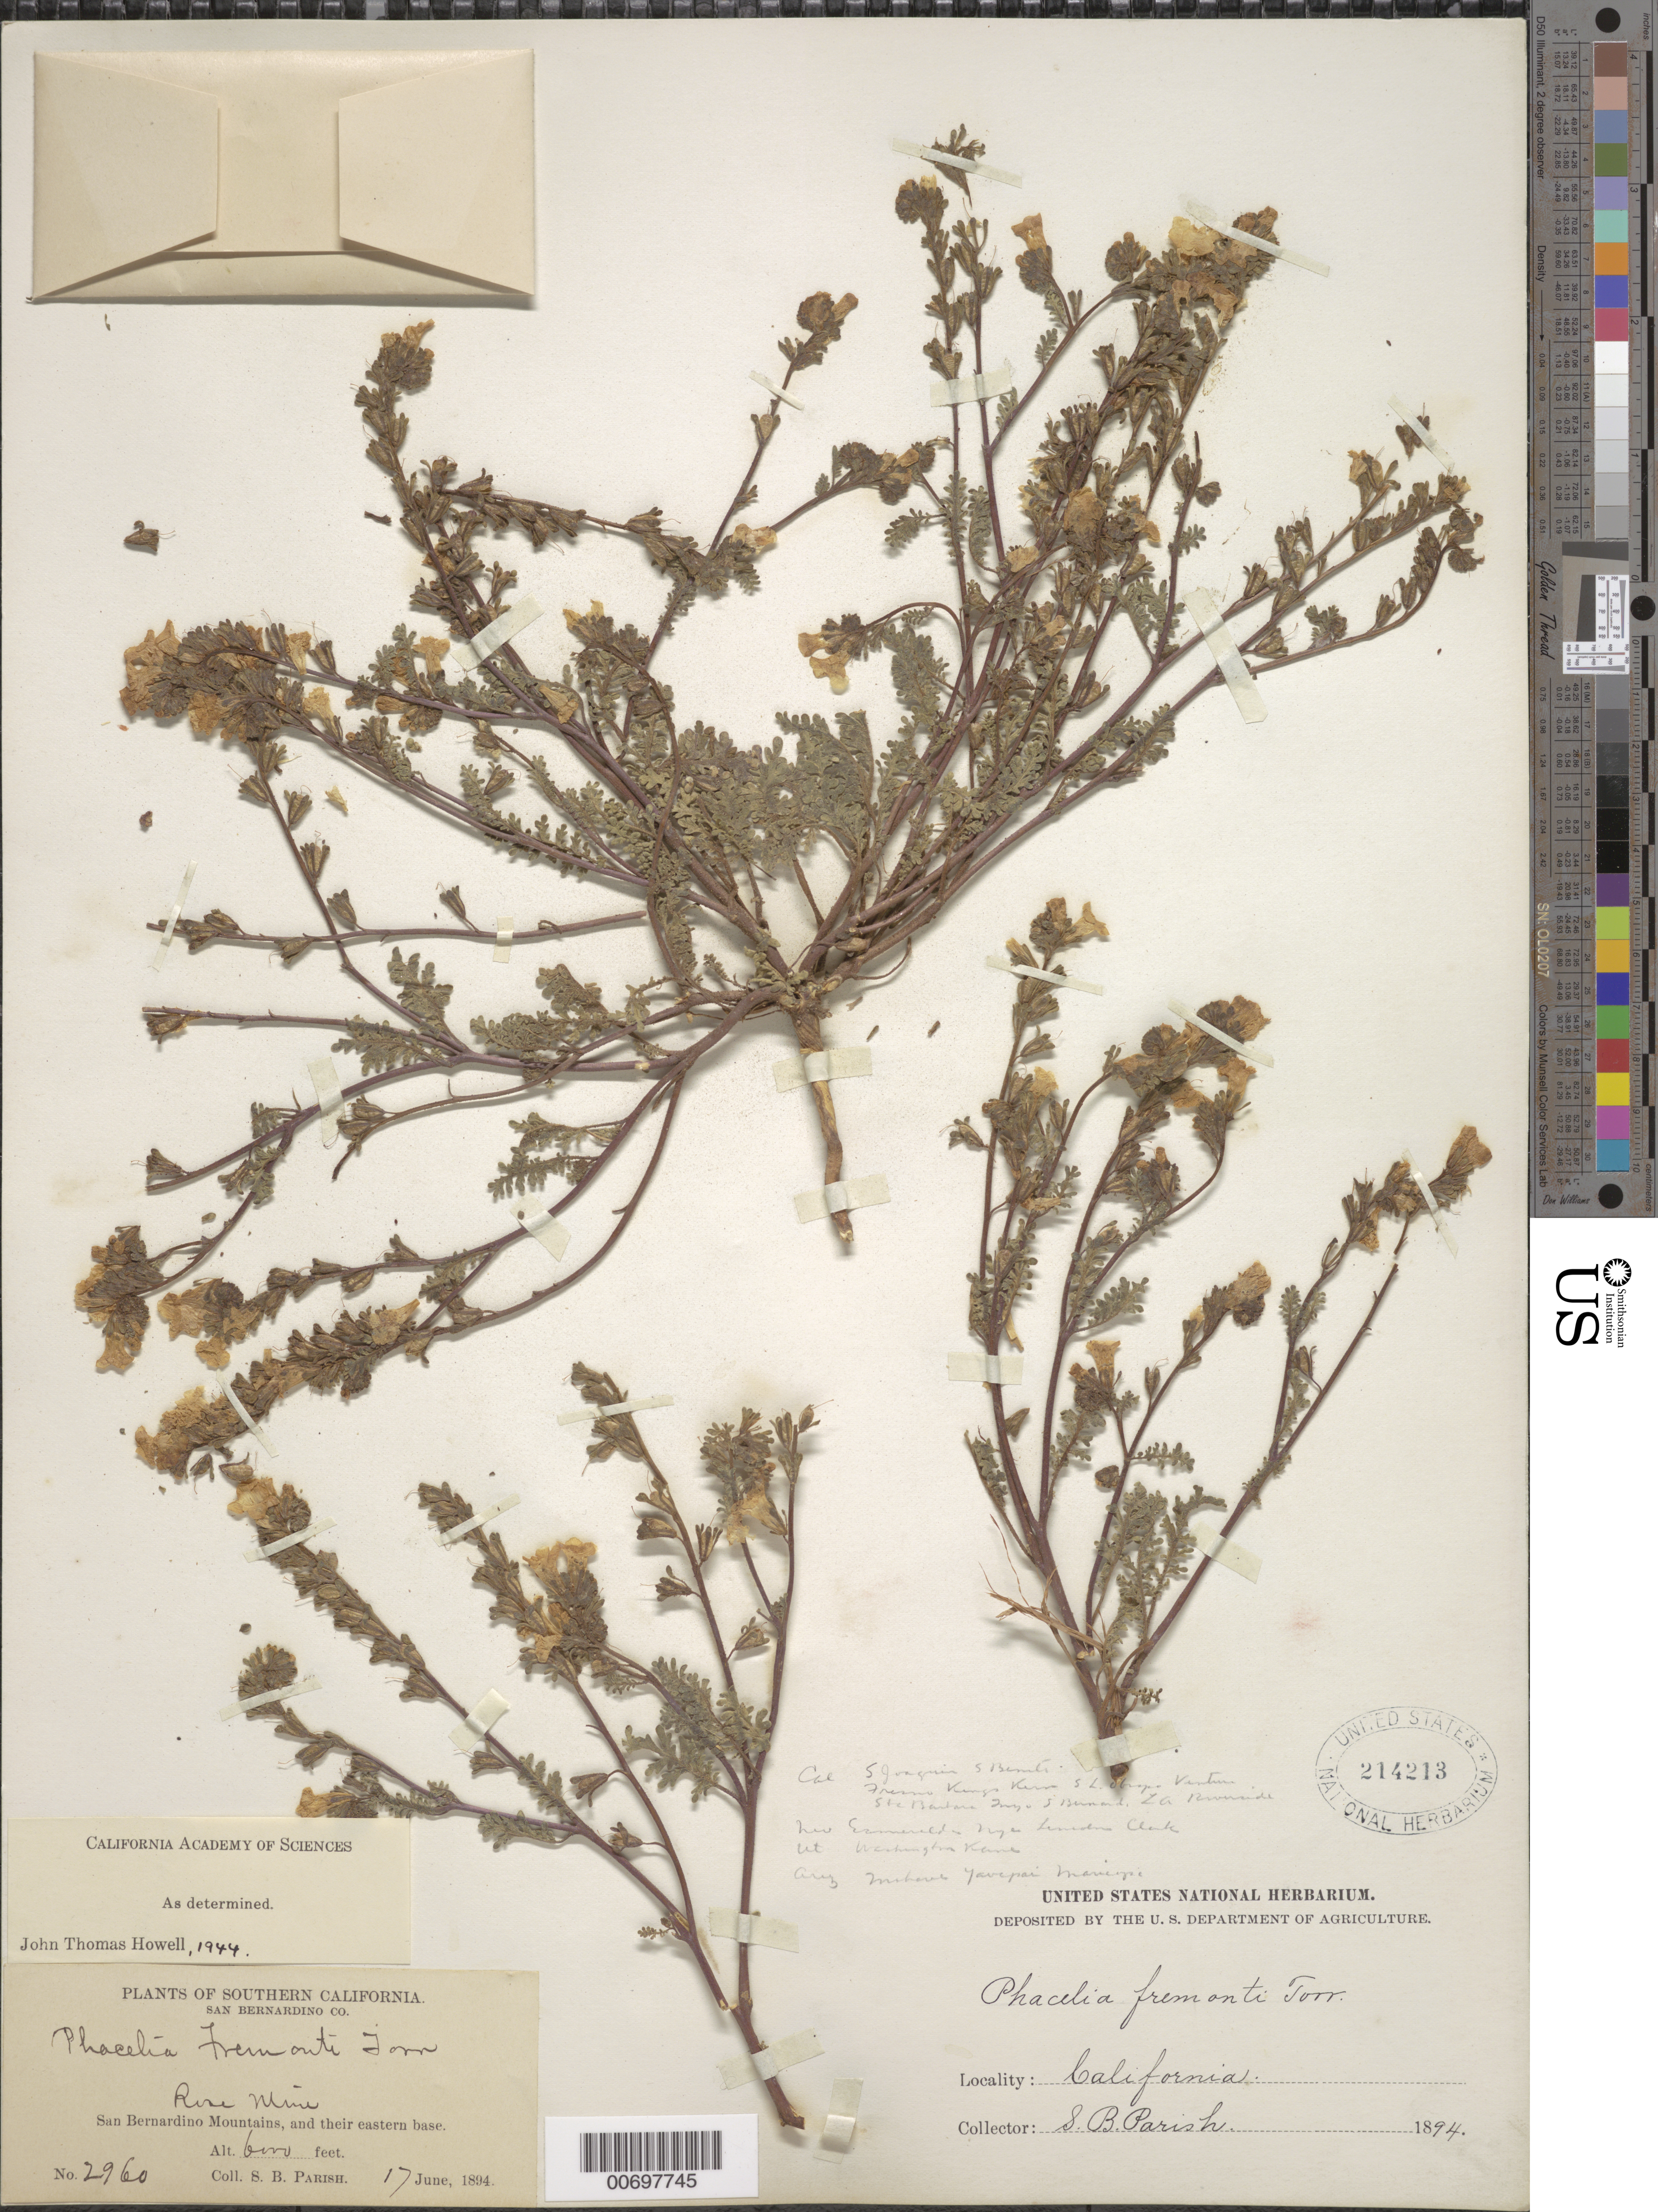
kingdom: Plantae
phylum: Tracheophyta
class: Magnoliopsida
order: Boraginales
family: Hydrophyllaceae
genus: Phacelia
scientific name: Phacelia fremontii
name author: Torr. in Ives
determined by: Howell, J. T., (CAS), California Academy of Sciences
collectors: S. B. Parish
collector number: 2960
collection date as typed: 17 Jun 1894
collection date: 1894-06-17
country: United States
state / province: California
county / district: San Bernardino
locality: Rose (?) Mine, San Bernardino Mts., and their eastern base.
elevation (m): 1829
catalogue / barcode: US 214213